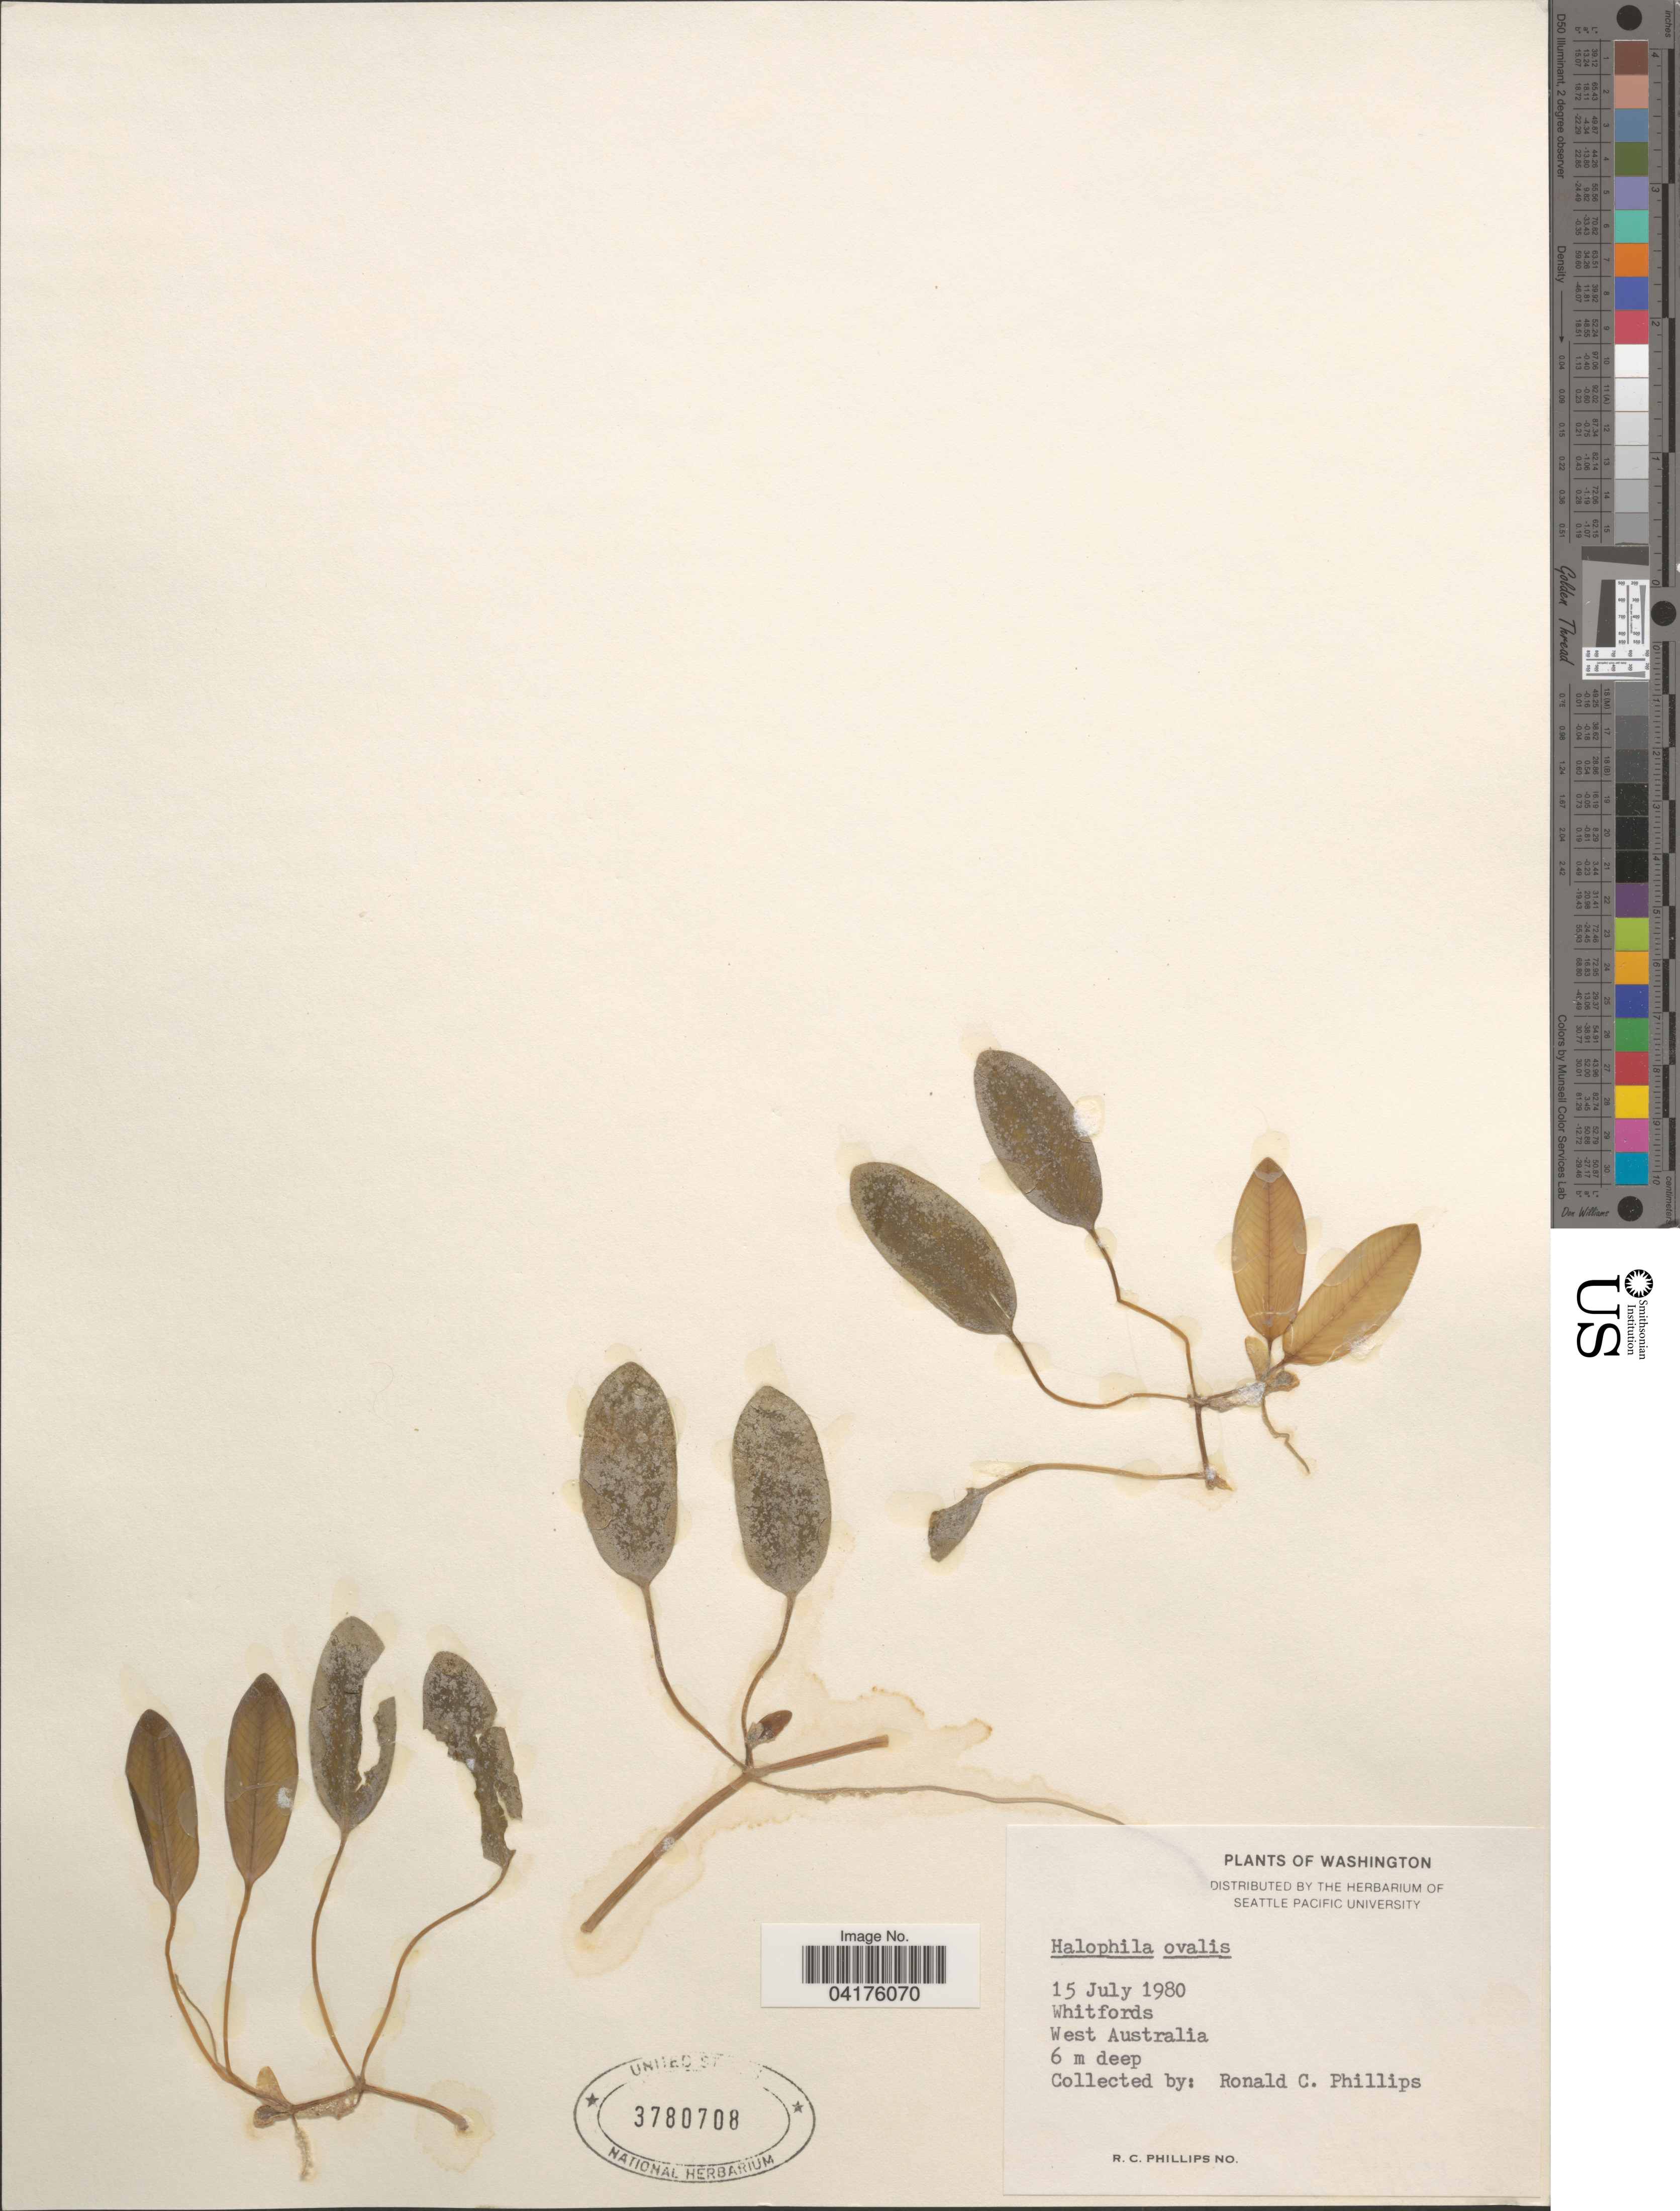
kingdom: Plantae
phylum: Tracheophyta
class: Liliopsida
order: Alismatales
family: Hydrocharitaceae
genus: Halophila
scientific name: Halophila ovalis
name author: (R. Br.) Hook. f.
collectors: R. C. Phillips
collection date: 1980-07-15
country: Australia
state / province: Western Australia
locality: Whitfords. West Australia.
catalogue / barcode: US 3780708